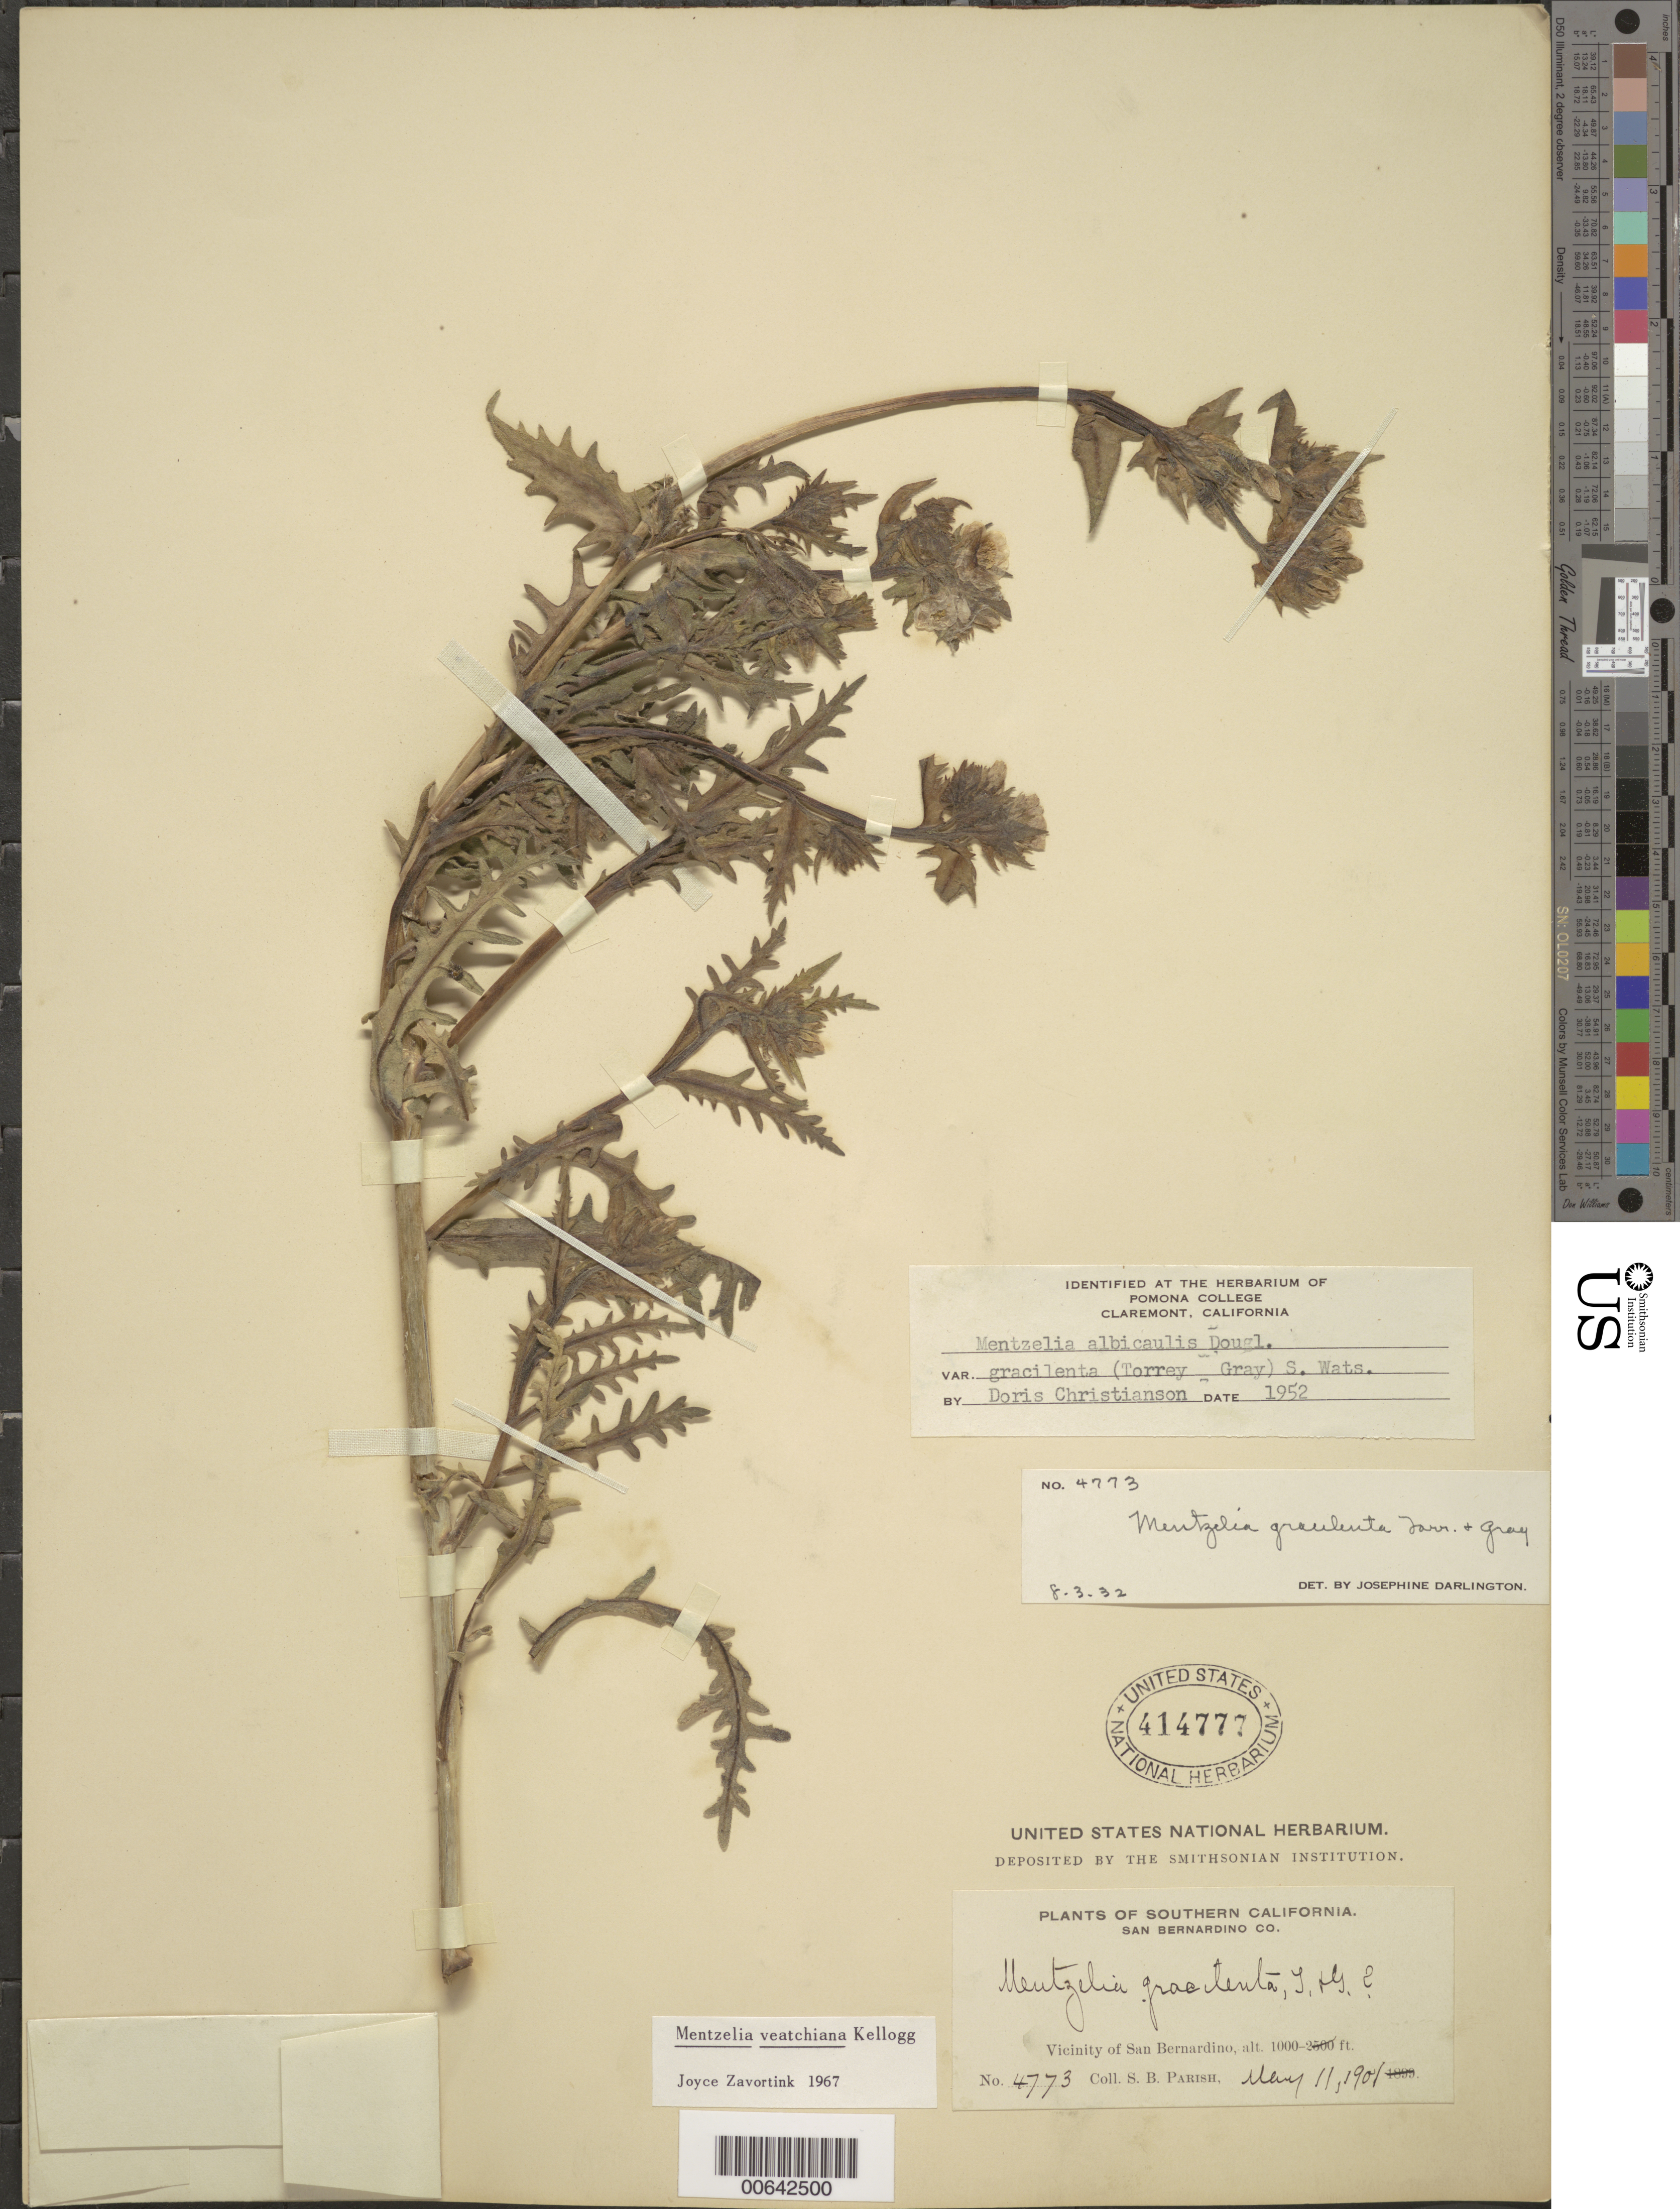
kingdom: Plantae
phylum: Tracheophyta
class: Magnoliopsida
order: Cornales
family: Loasaceae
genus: Mentzelia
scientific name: Mentzelia veatchiana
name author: Kellogg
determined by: Zavortink, J. E.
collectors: S. B. Parish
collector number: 4773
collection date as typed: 11 May 1901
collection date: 1901-05-11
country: United States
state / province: California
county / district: San Bernardino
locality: Vacinity of San Bernardino.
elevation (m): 305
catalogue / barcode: US 414777